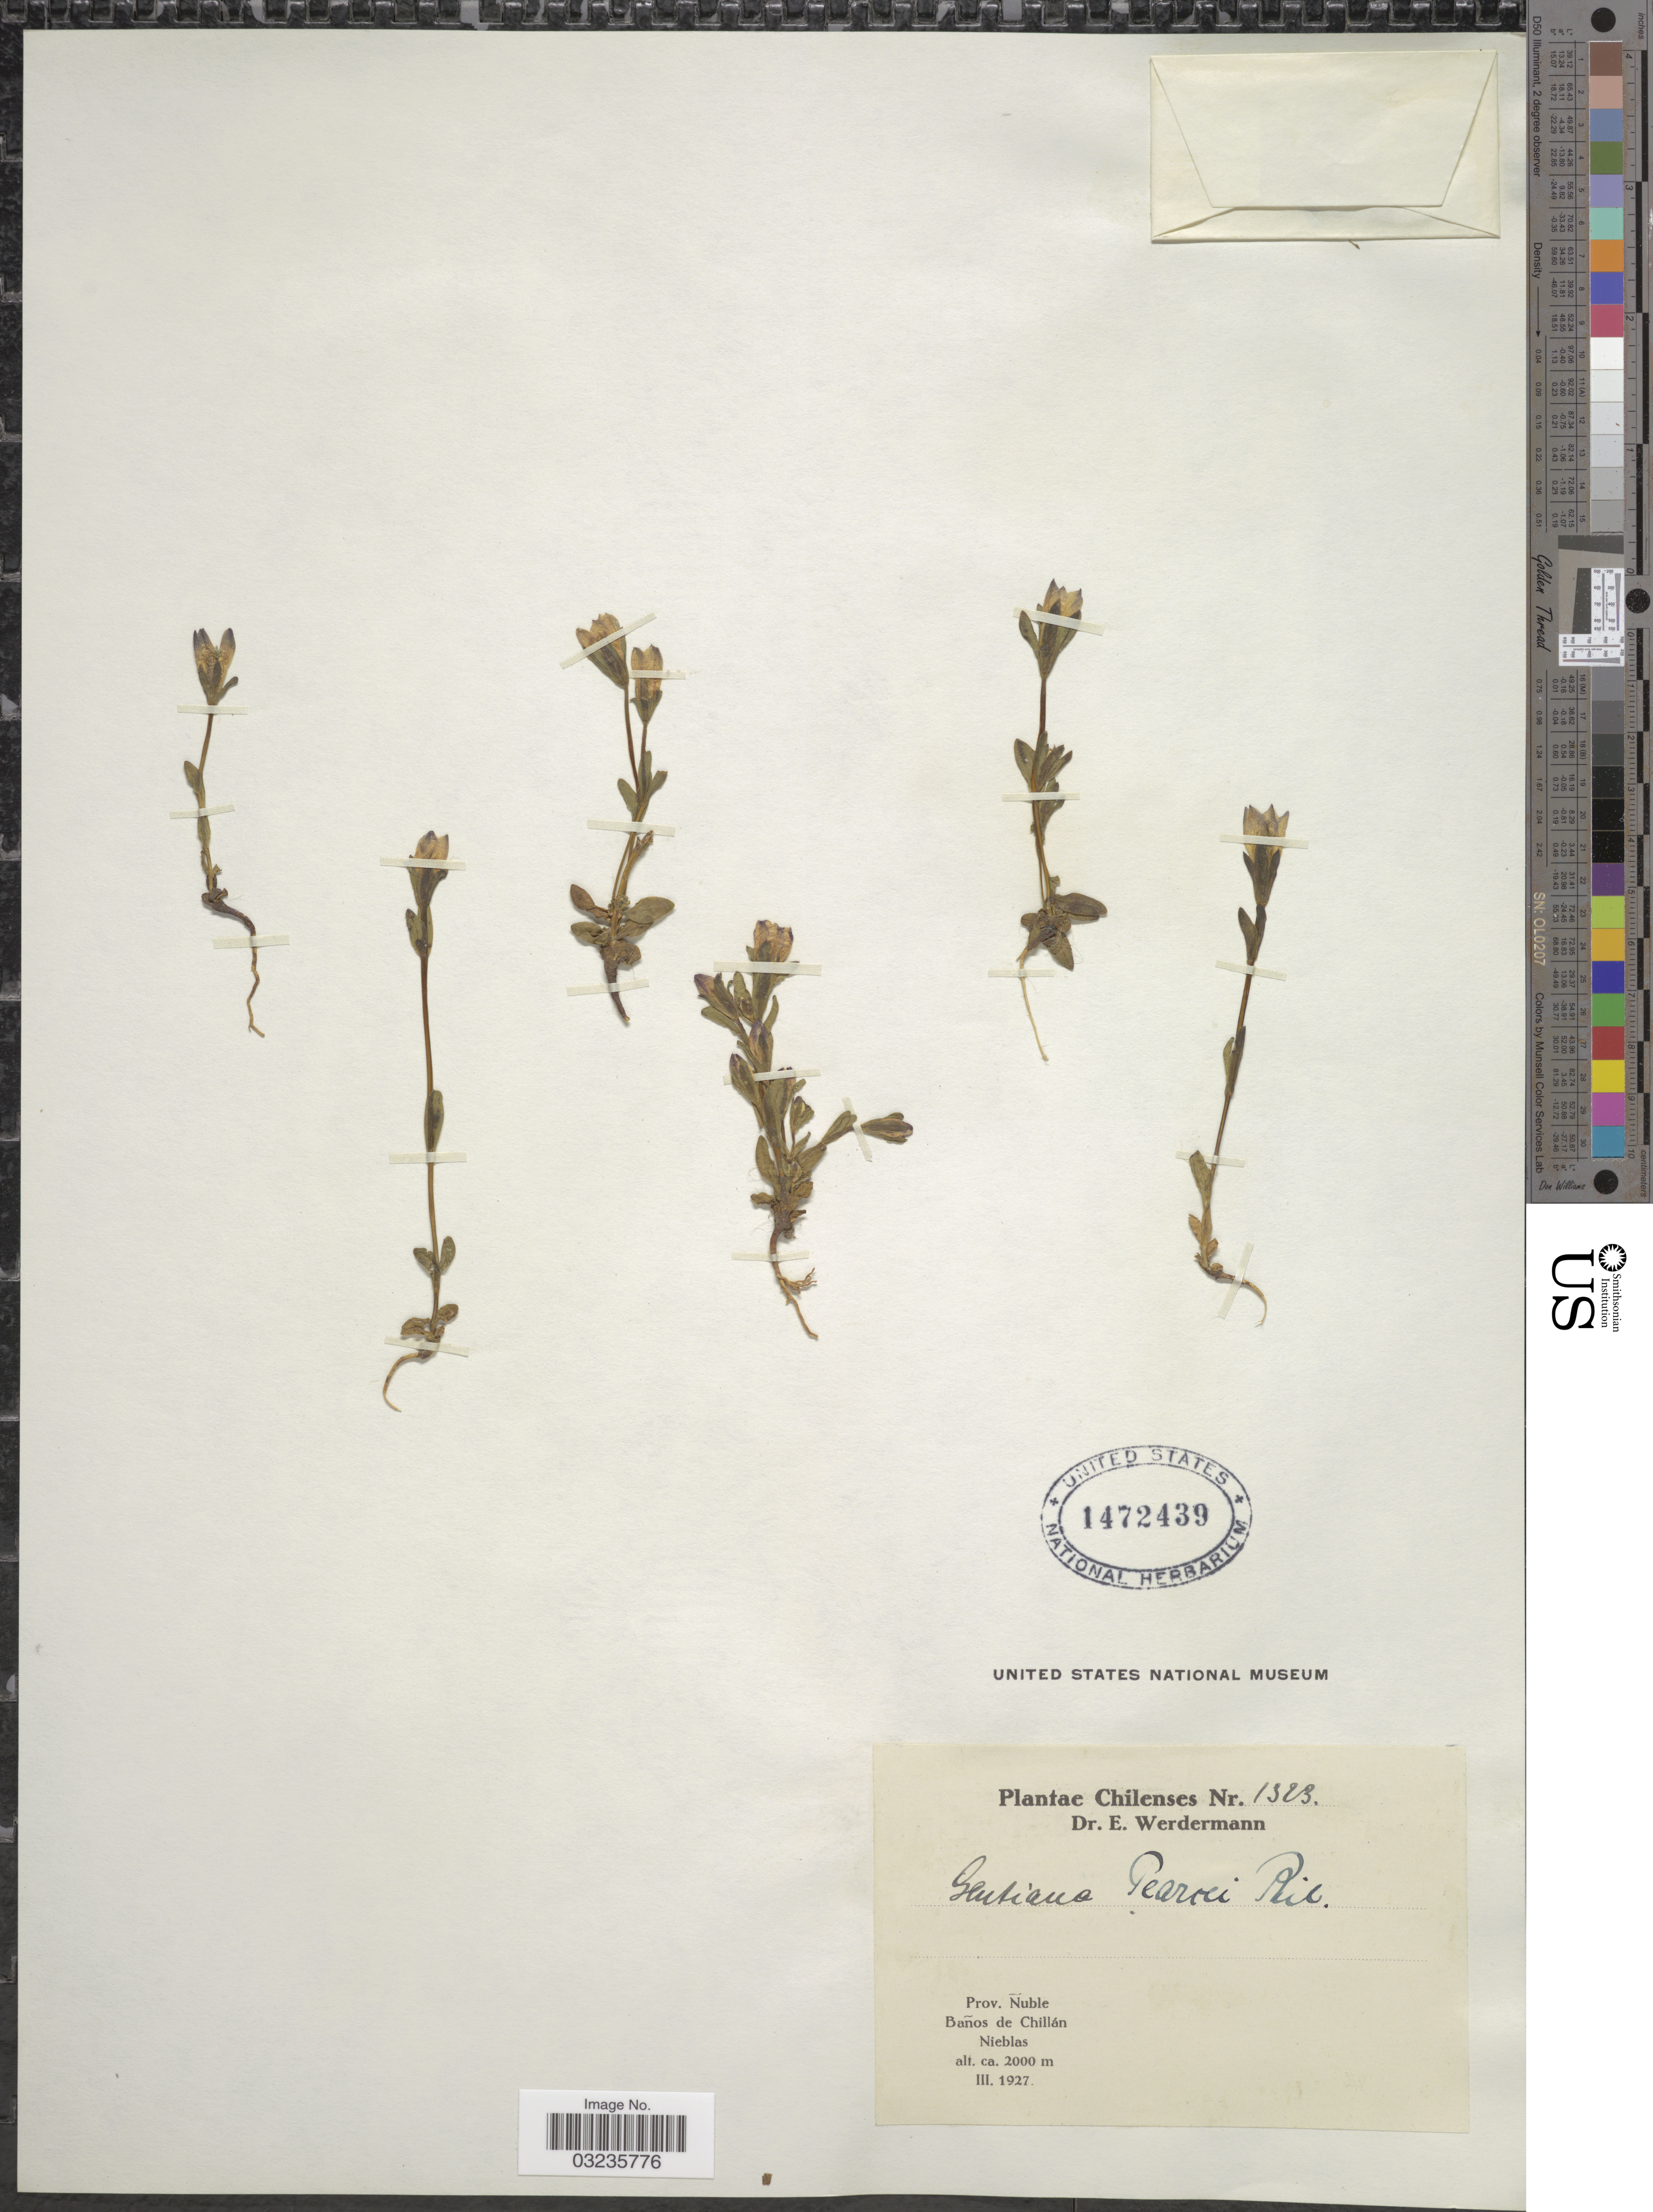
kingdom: Plantae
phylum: Tracheophyta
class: Magnoliopsida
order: Gentianales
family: Gentianaceae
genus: Gentiana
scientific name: Gentiana pearcei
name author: Phil.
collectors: E. Werdermann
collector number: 1323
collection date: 1927-03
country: Chile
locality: Prov. Ñuble. Baños de Chillán. Nieblas.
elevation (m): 2000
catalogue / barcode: US 1472439